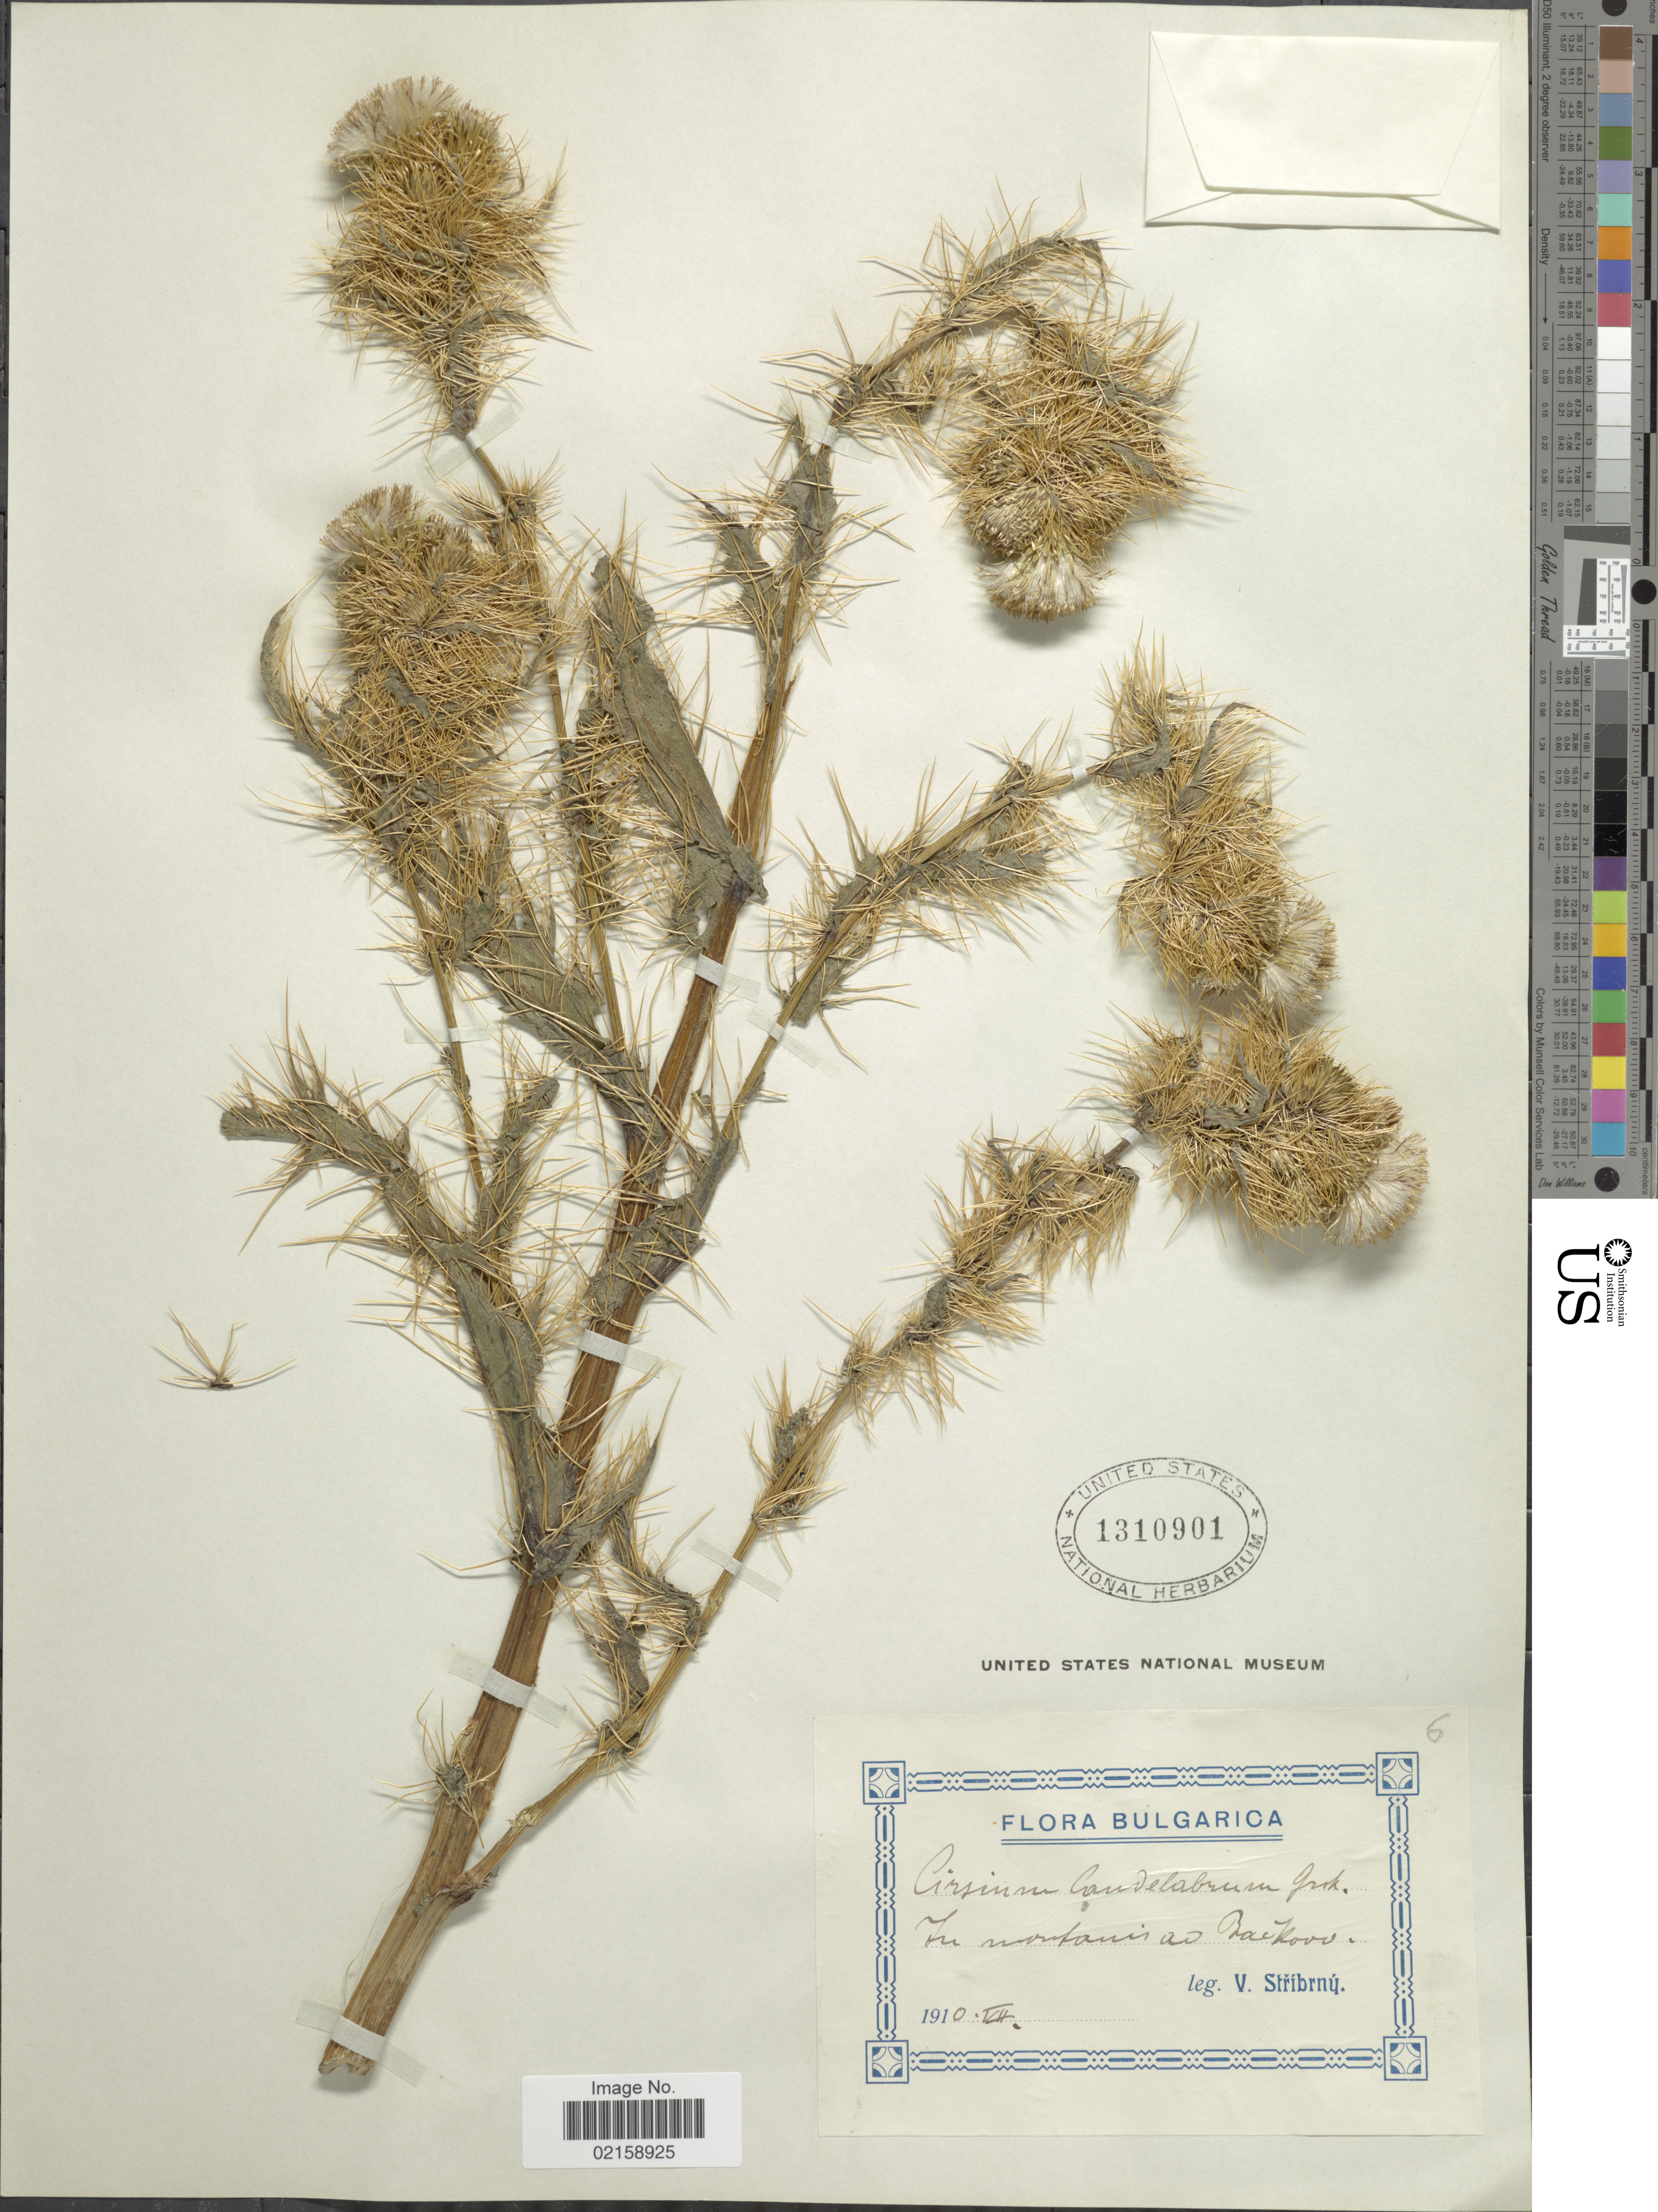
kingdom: Plantae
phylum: Tracheophyta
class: Magnoliopsida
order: Asterales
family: Asteraceae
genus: Cirsium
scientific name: Cirsium candelabrum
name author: Griseb.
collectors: V. Stribrny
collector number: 6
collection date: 1910-07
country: Bulgaria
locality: In montanis ad BacKovo. [interpreted]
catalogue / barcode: US 1310901